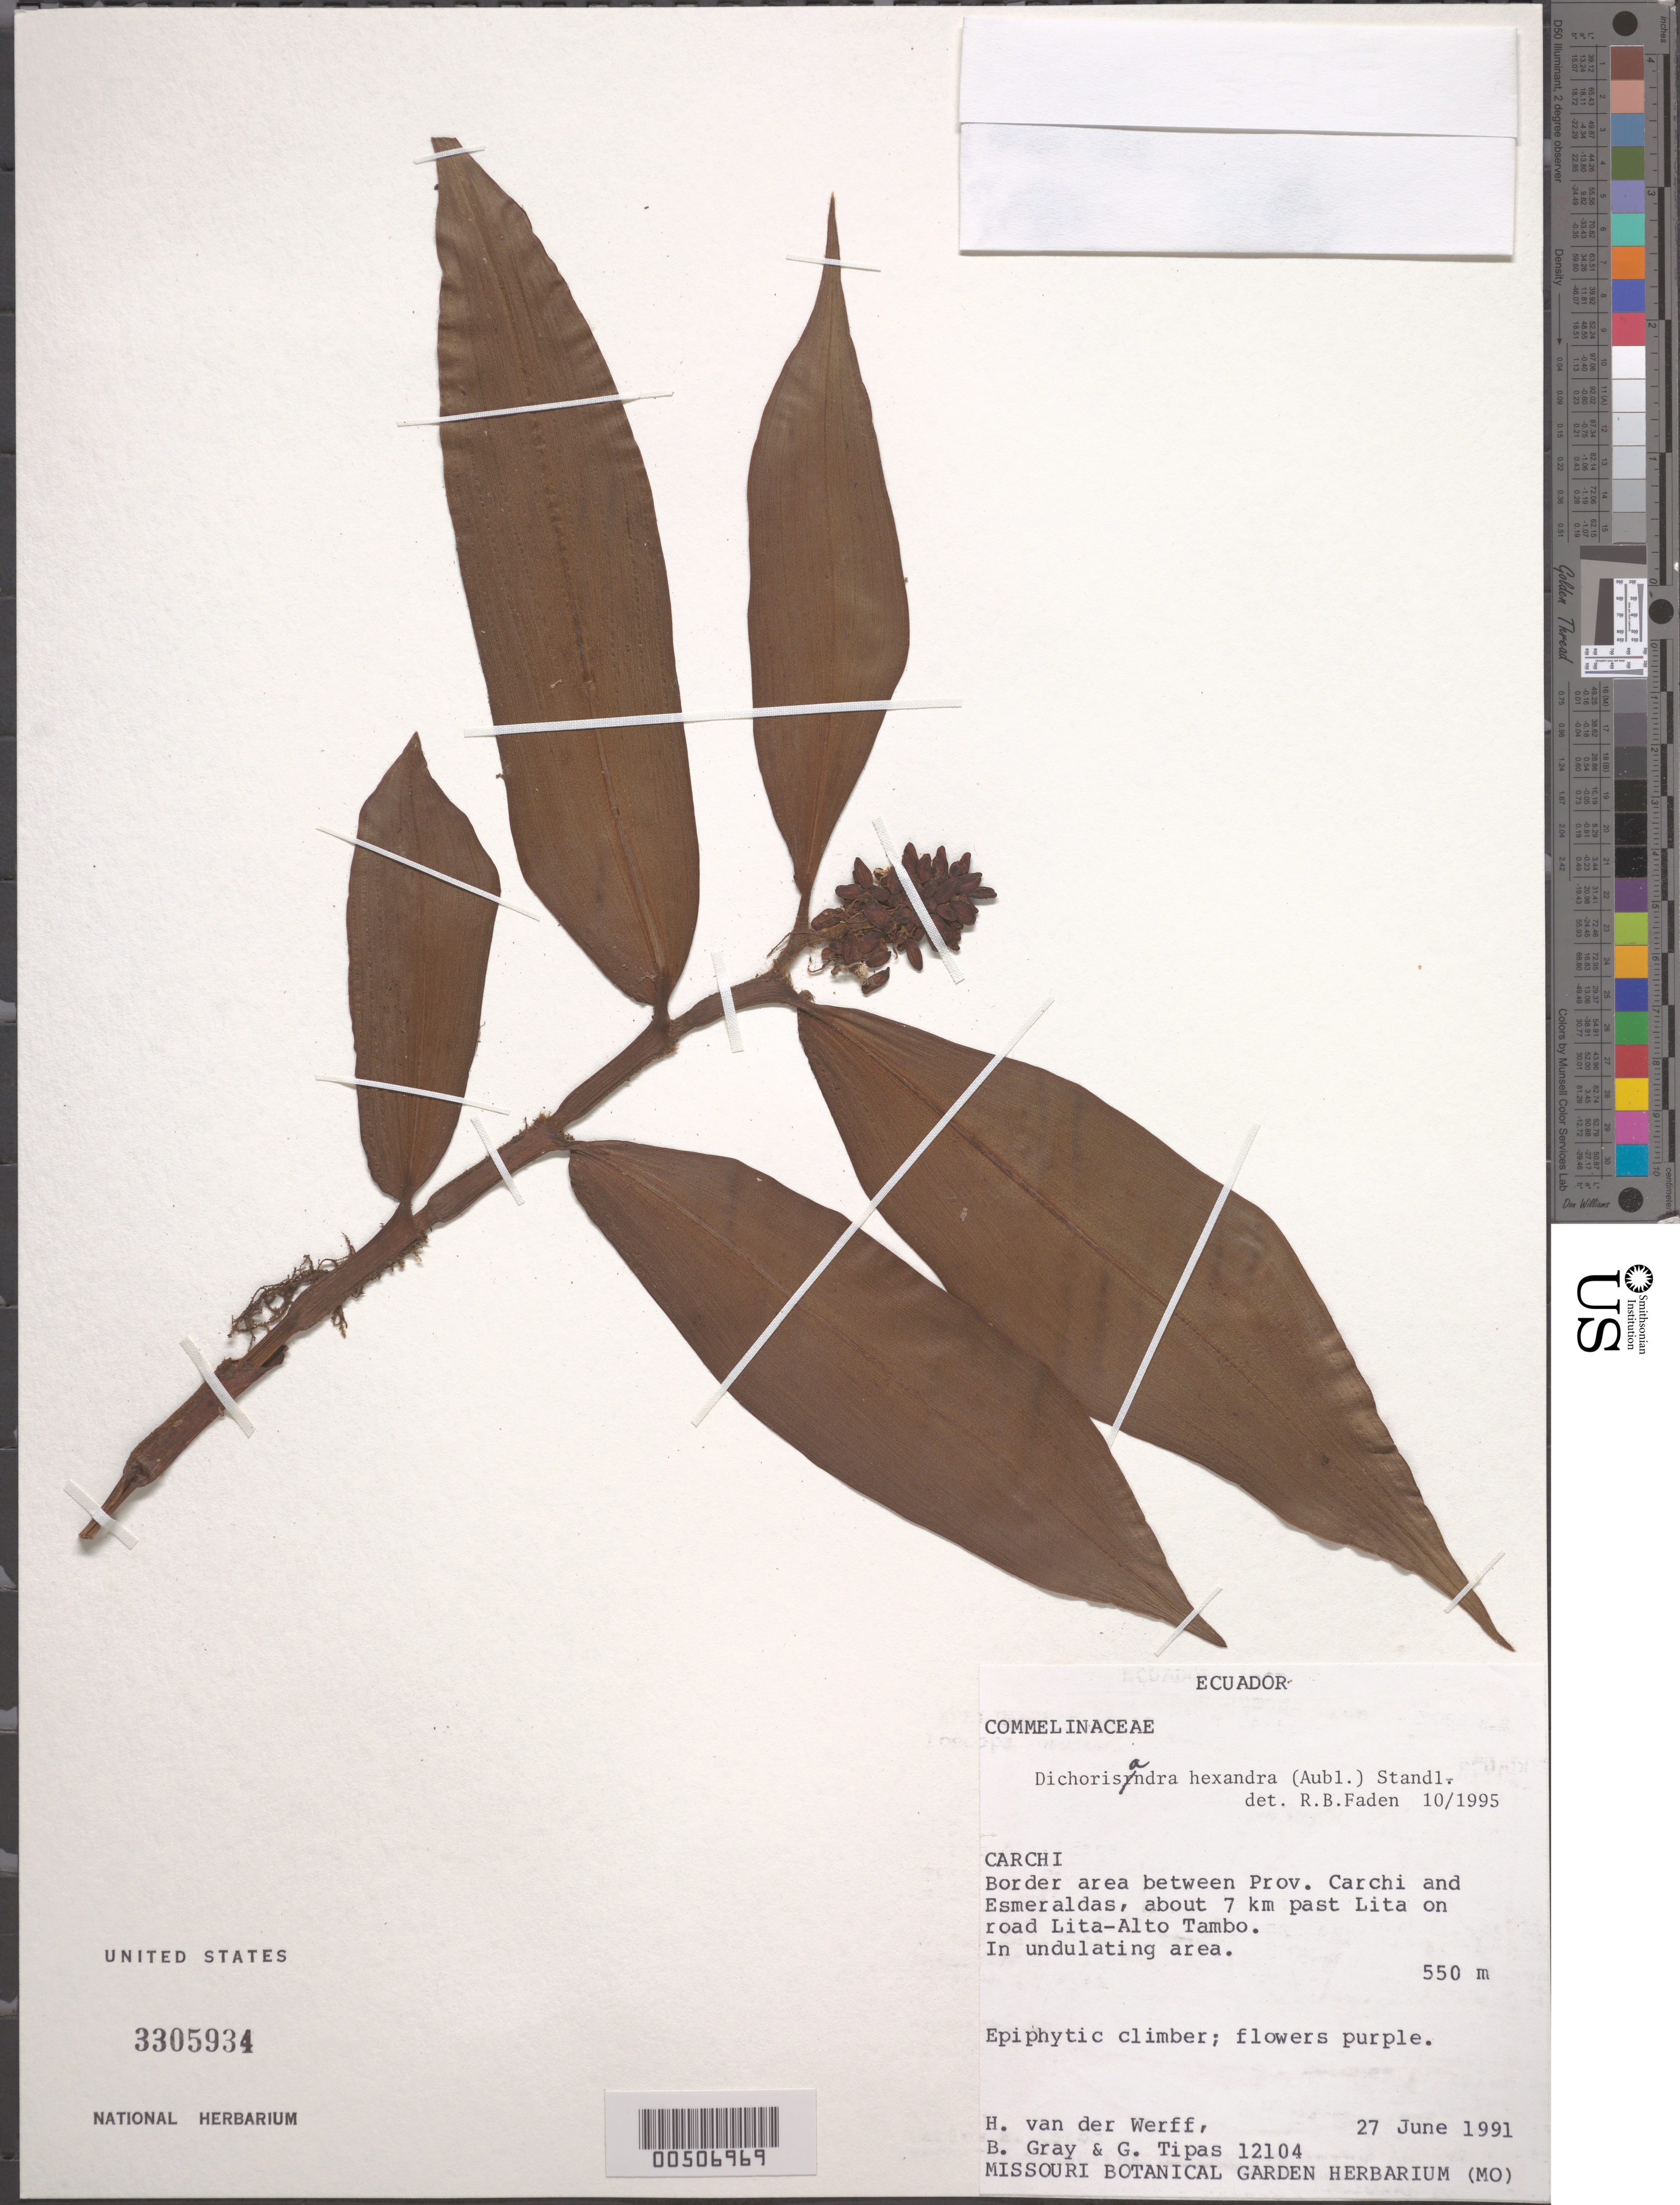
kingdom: Plantae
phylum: Tracheophyta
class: Liliopsida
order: Commelinales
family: Commelinaceae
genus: Dichorisandra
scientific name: Dichorisandra hexandra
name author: (Aubl.) Standl.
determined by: Faden, Robert B., (US), Smithsonian Institution - National Museum of Natural History (UNITED STATES)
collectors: H. van der Werff, B. Gray & G. Tipas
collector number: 12104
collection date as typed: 27 Jun 1991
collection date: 1991-06-27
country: Ecuador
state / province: Carchi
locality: Between Carchi and Esmeraldas, past Lita on road Lita-Alto Tambo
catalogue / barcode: US 3305934